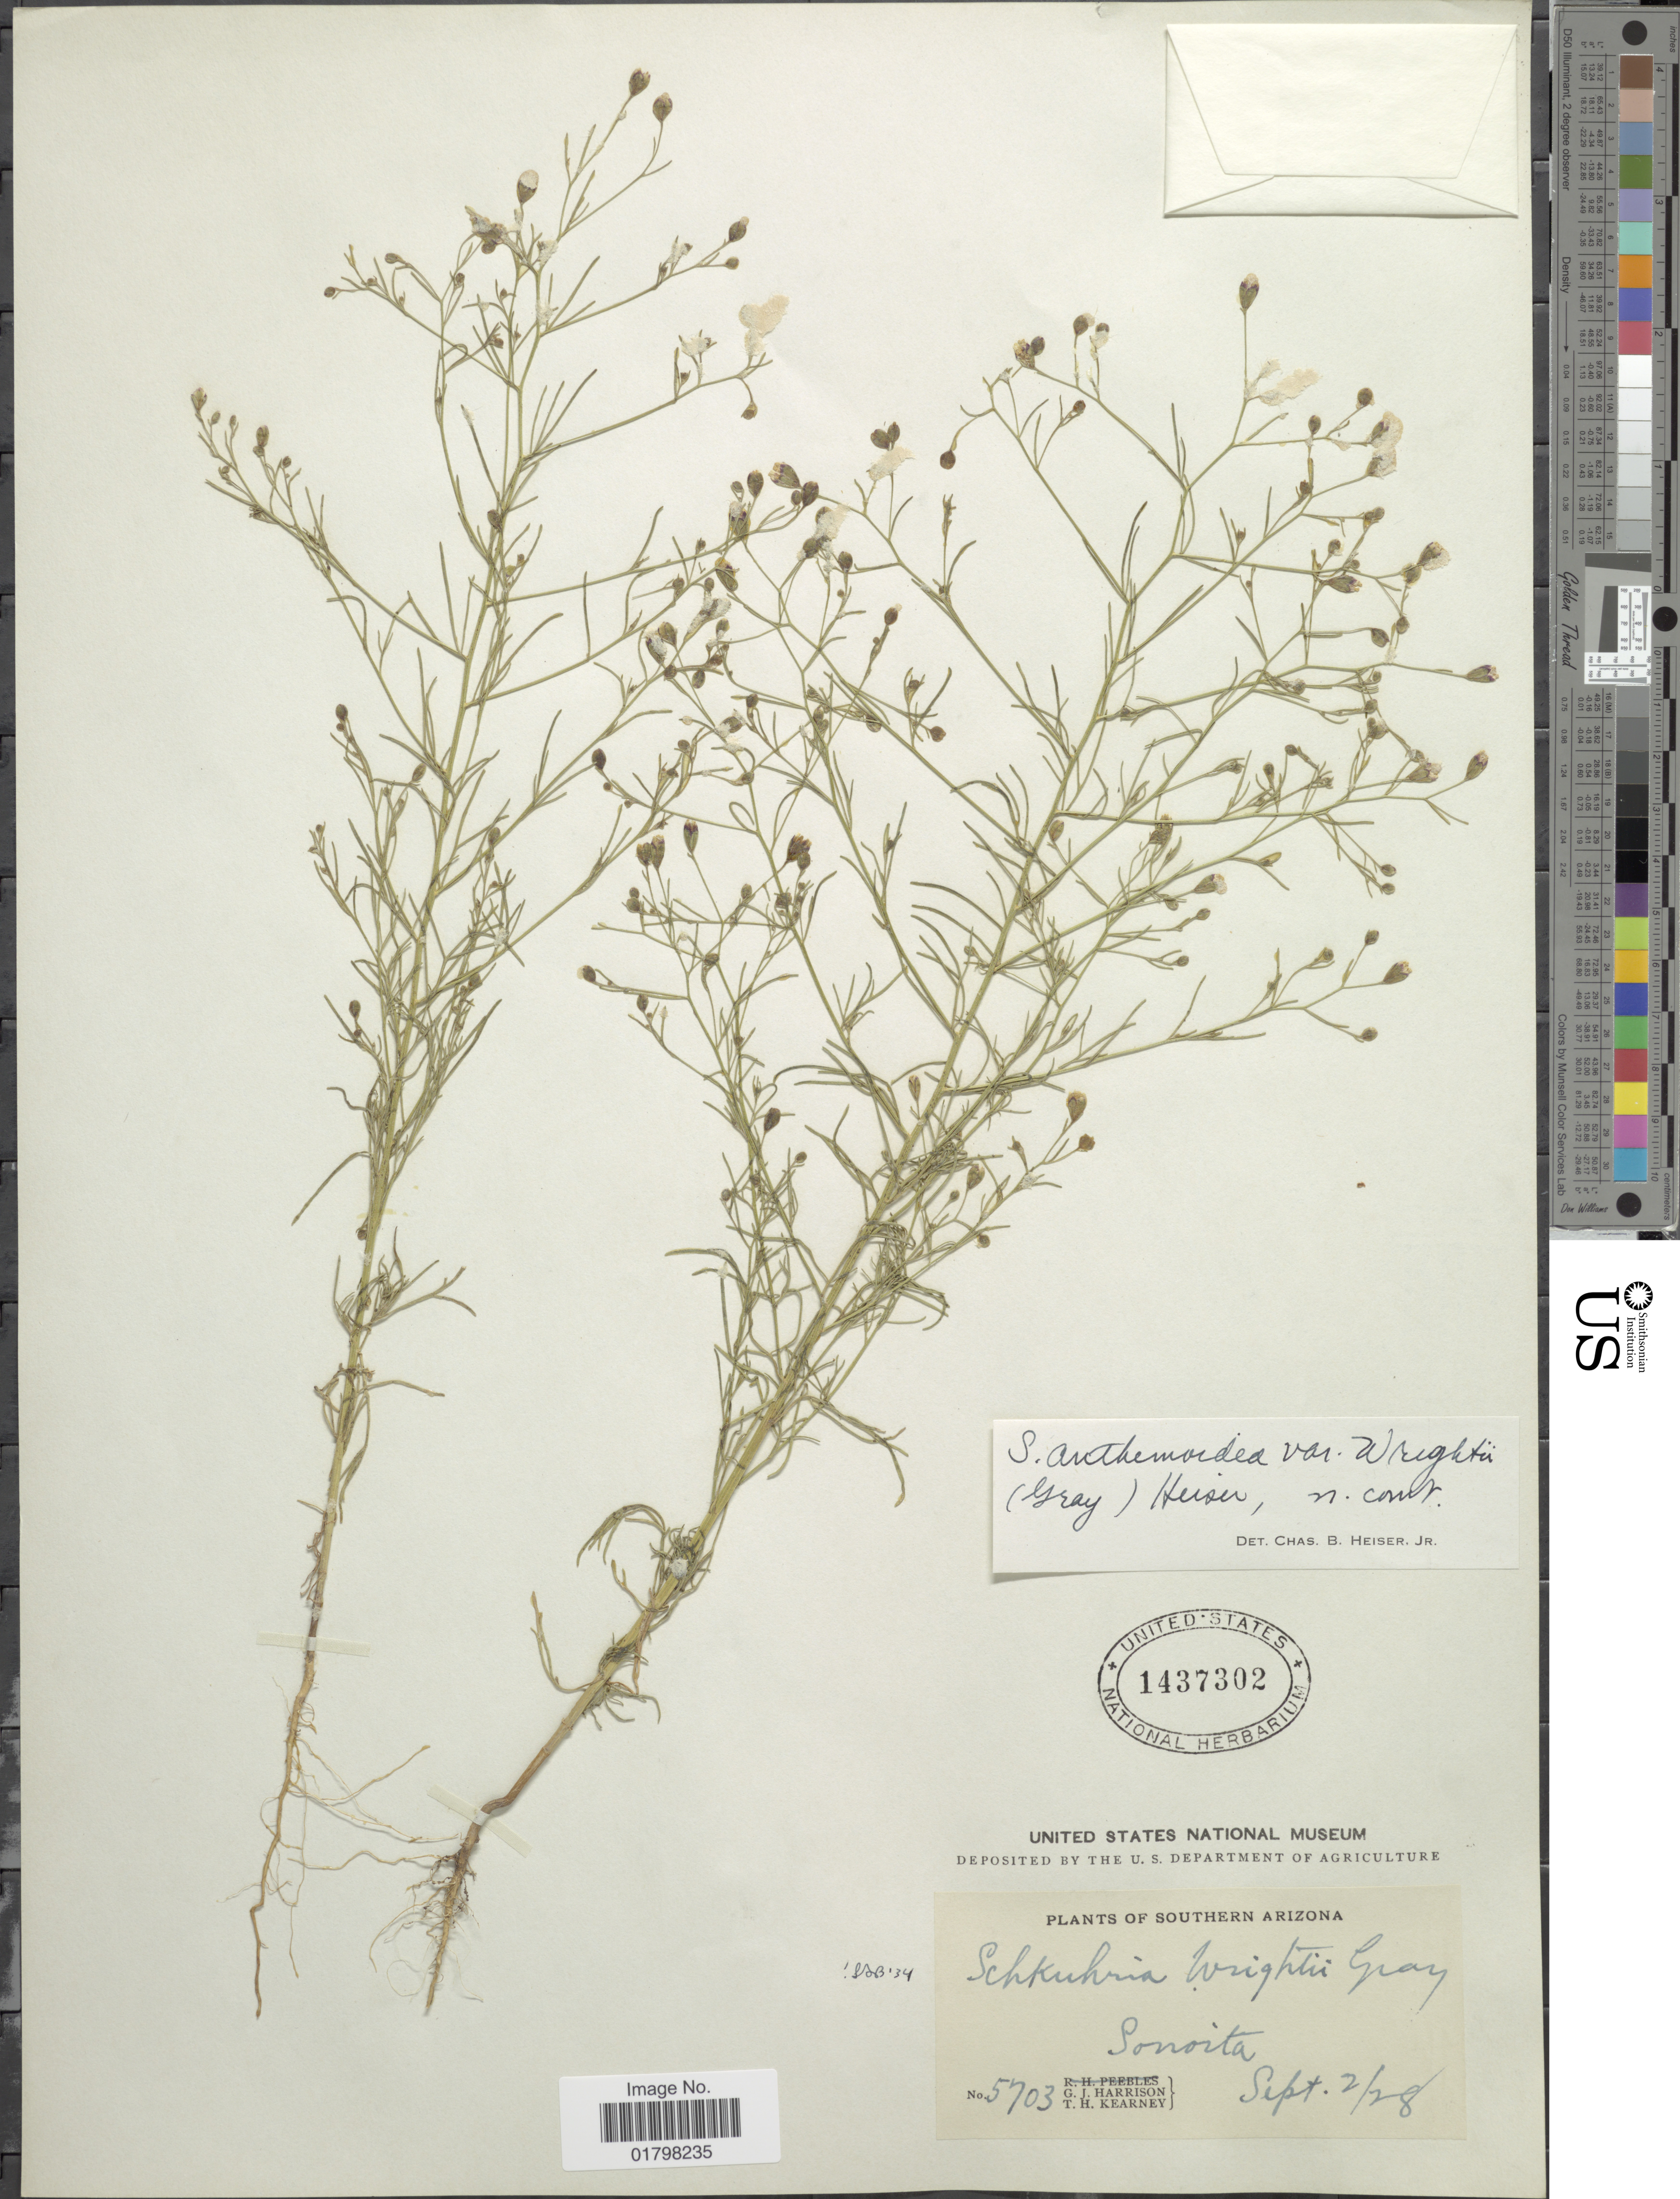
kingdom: Plantae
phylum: Tracheophyta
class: Magnoliopsida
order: Asterales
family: Asteraceae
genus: Schkuhria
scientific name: Schkuhria wislizeni var. wrightii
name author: (A. Gray) S.F. Blake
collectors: G. J. Harrison & T. H. Kearney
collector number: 5703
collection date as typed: Transcribed d/m/y: 2/9/28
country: United States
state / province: Arizona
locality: Southern Arizona. Sonoita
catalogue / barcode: US 1437302